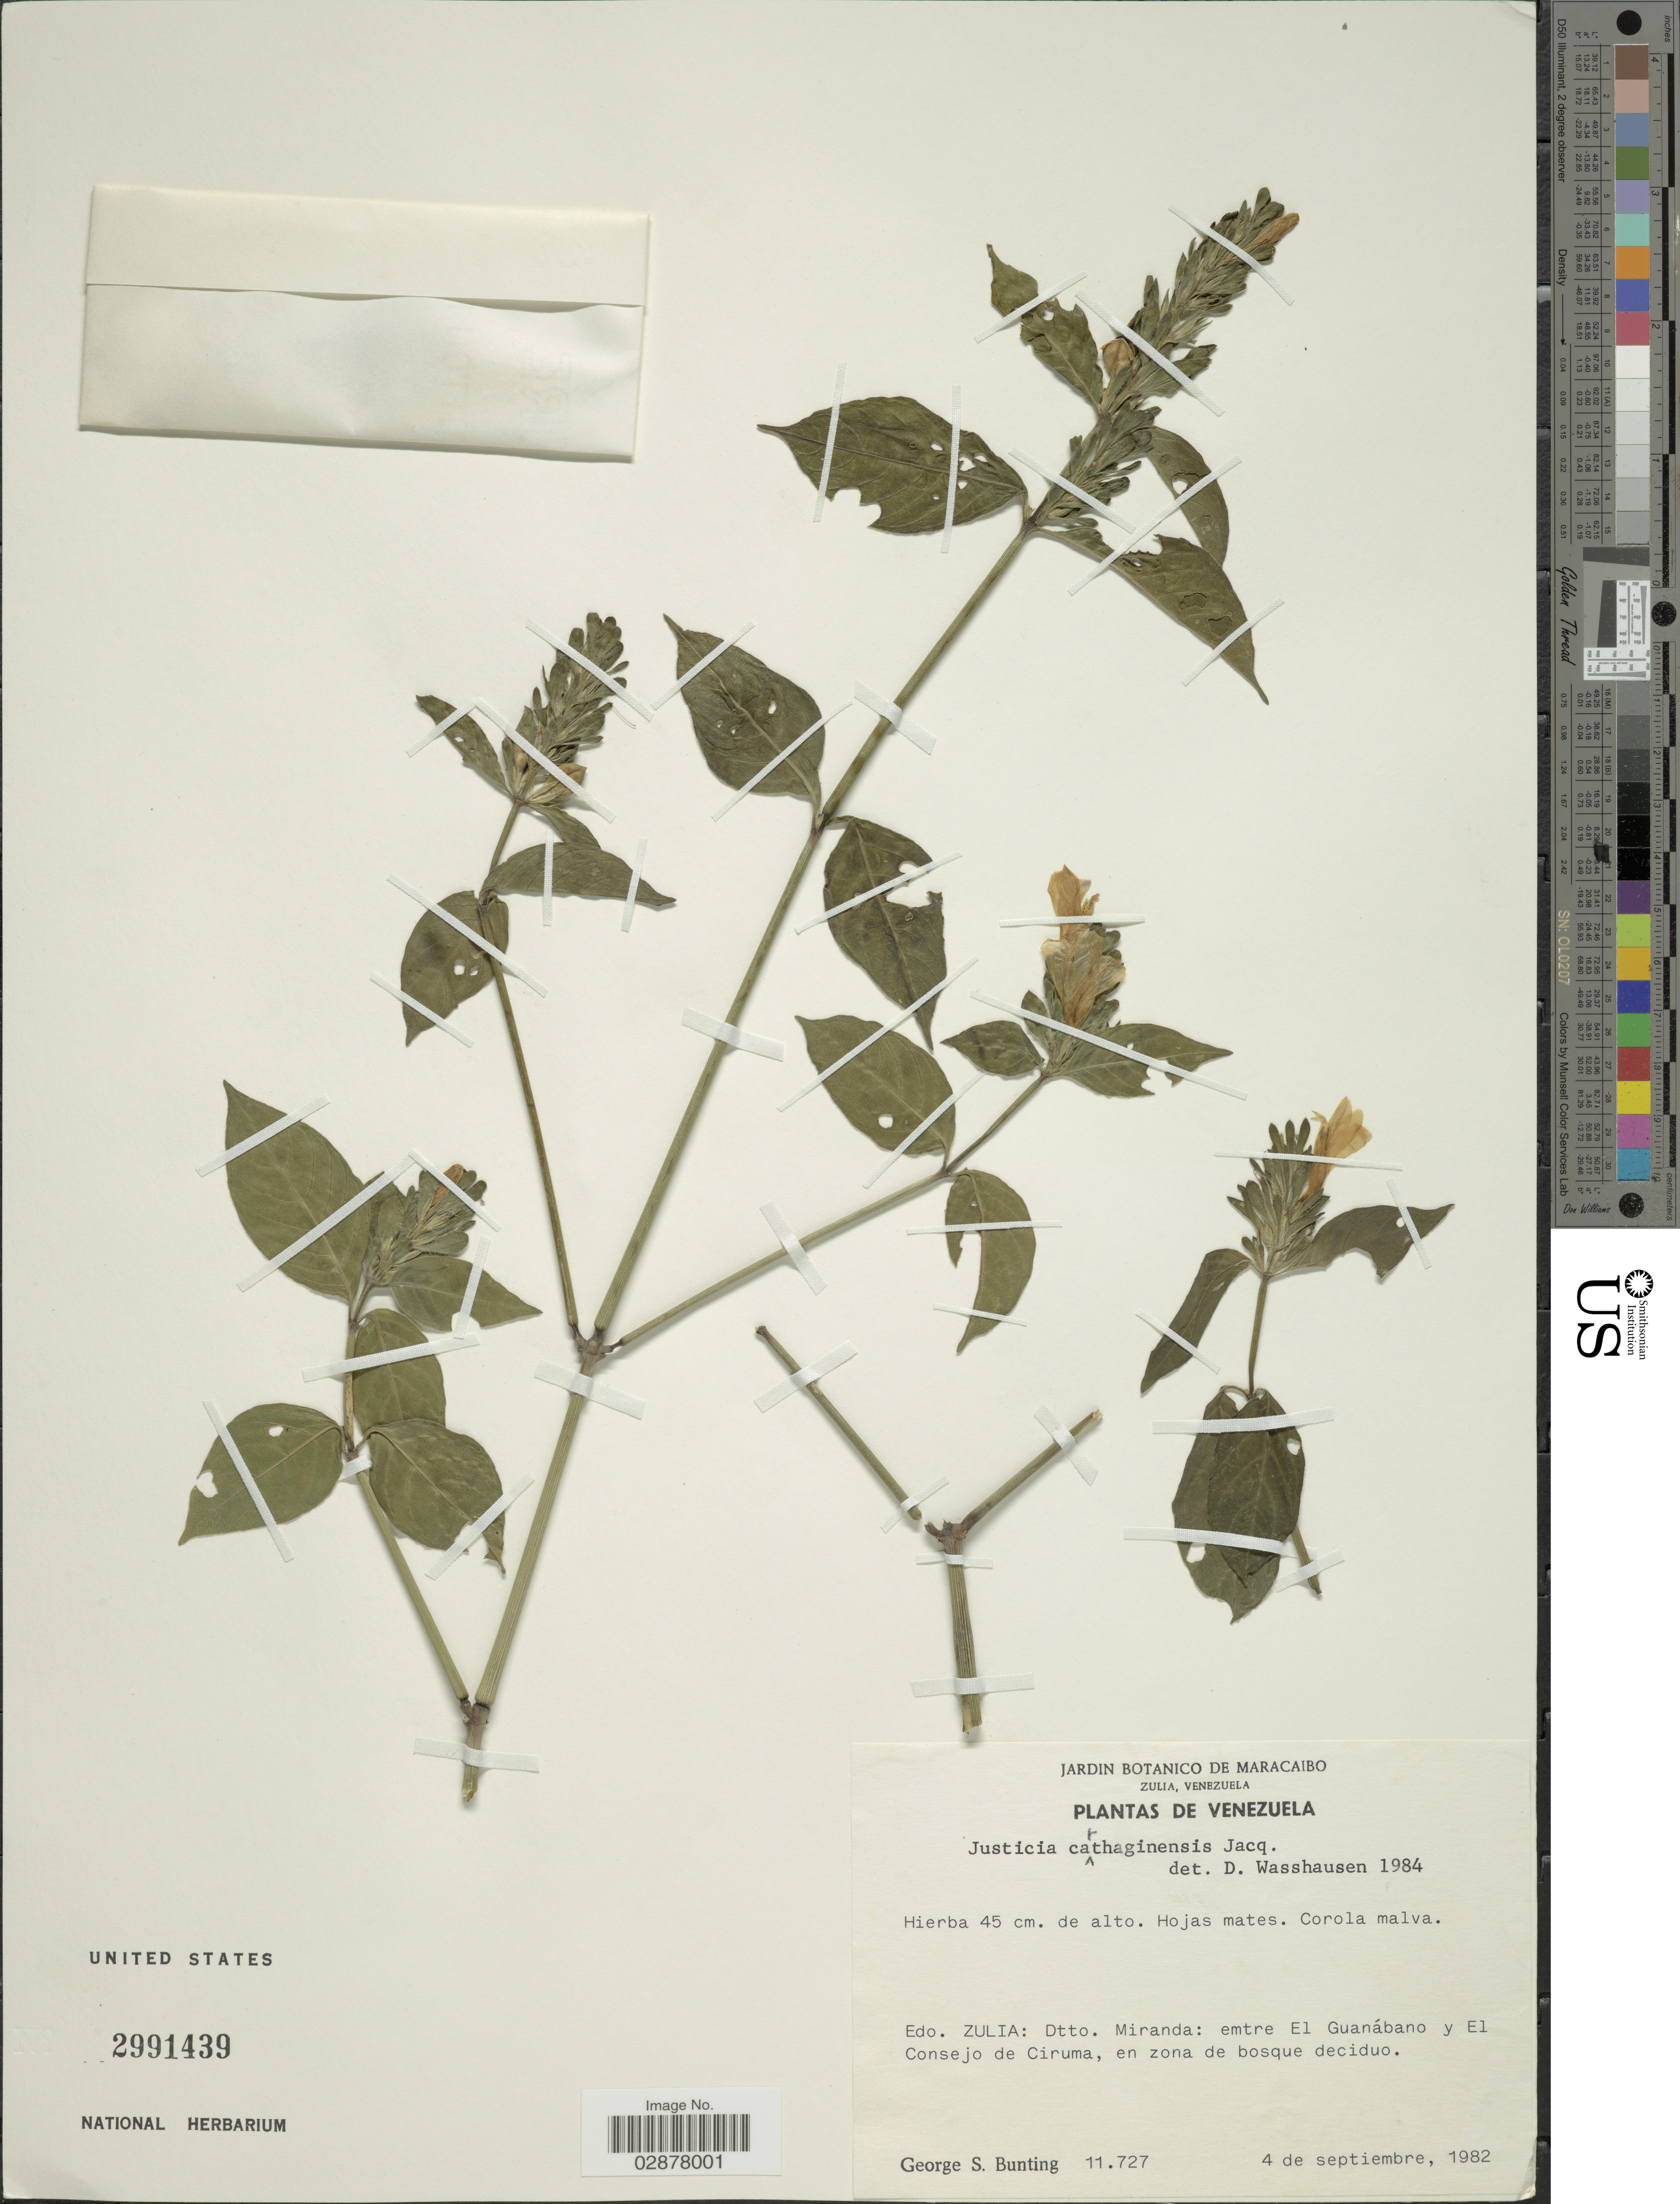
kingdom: Plantae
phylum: Tracheophyta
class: Magnoliopsida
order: Lamiales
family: Acanthaceae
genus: Justicia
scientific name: Justicia carthaginensis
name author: Jacq.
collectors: G. S. Bunting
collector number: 11727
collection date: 1982-09-04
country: Venezuela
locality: Edo. Zulia, Dtto. Miranda, emtre El Guanábano y El Consejo de Ciruma.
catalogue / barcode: US 2991439